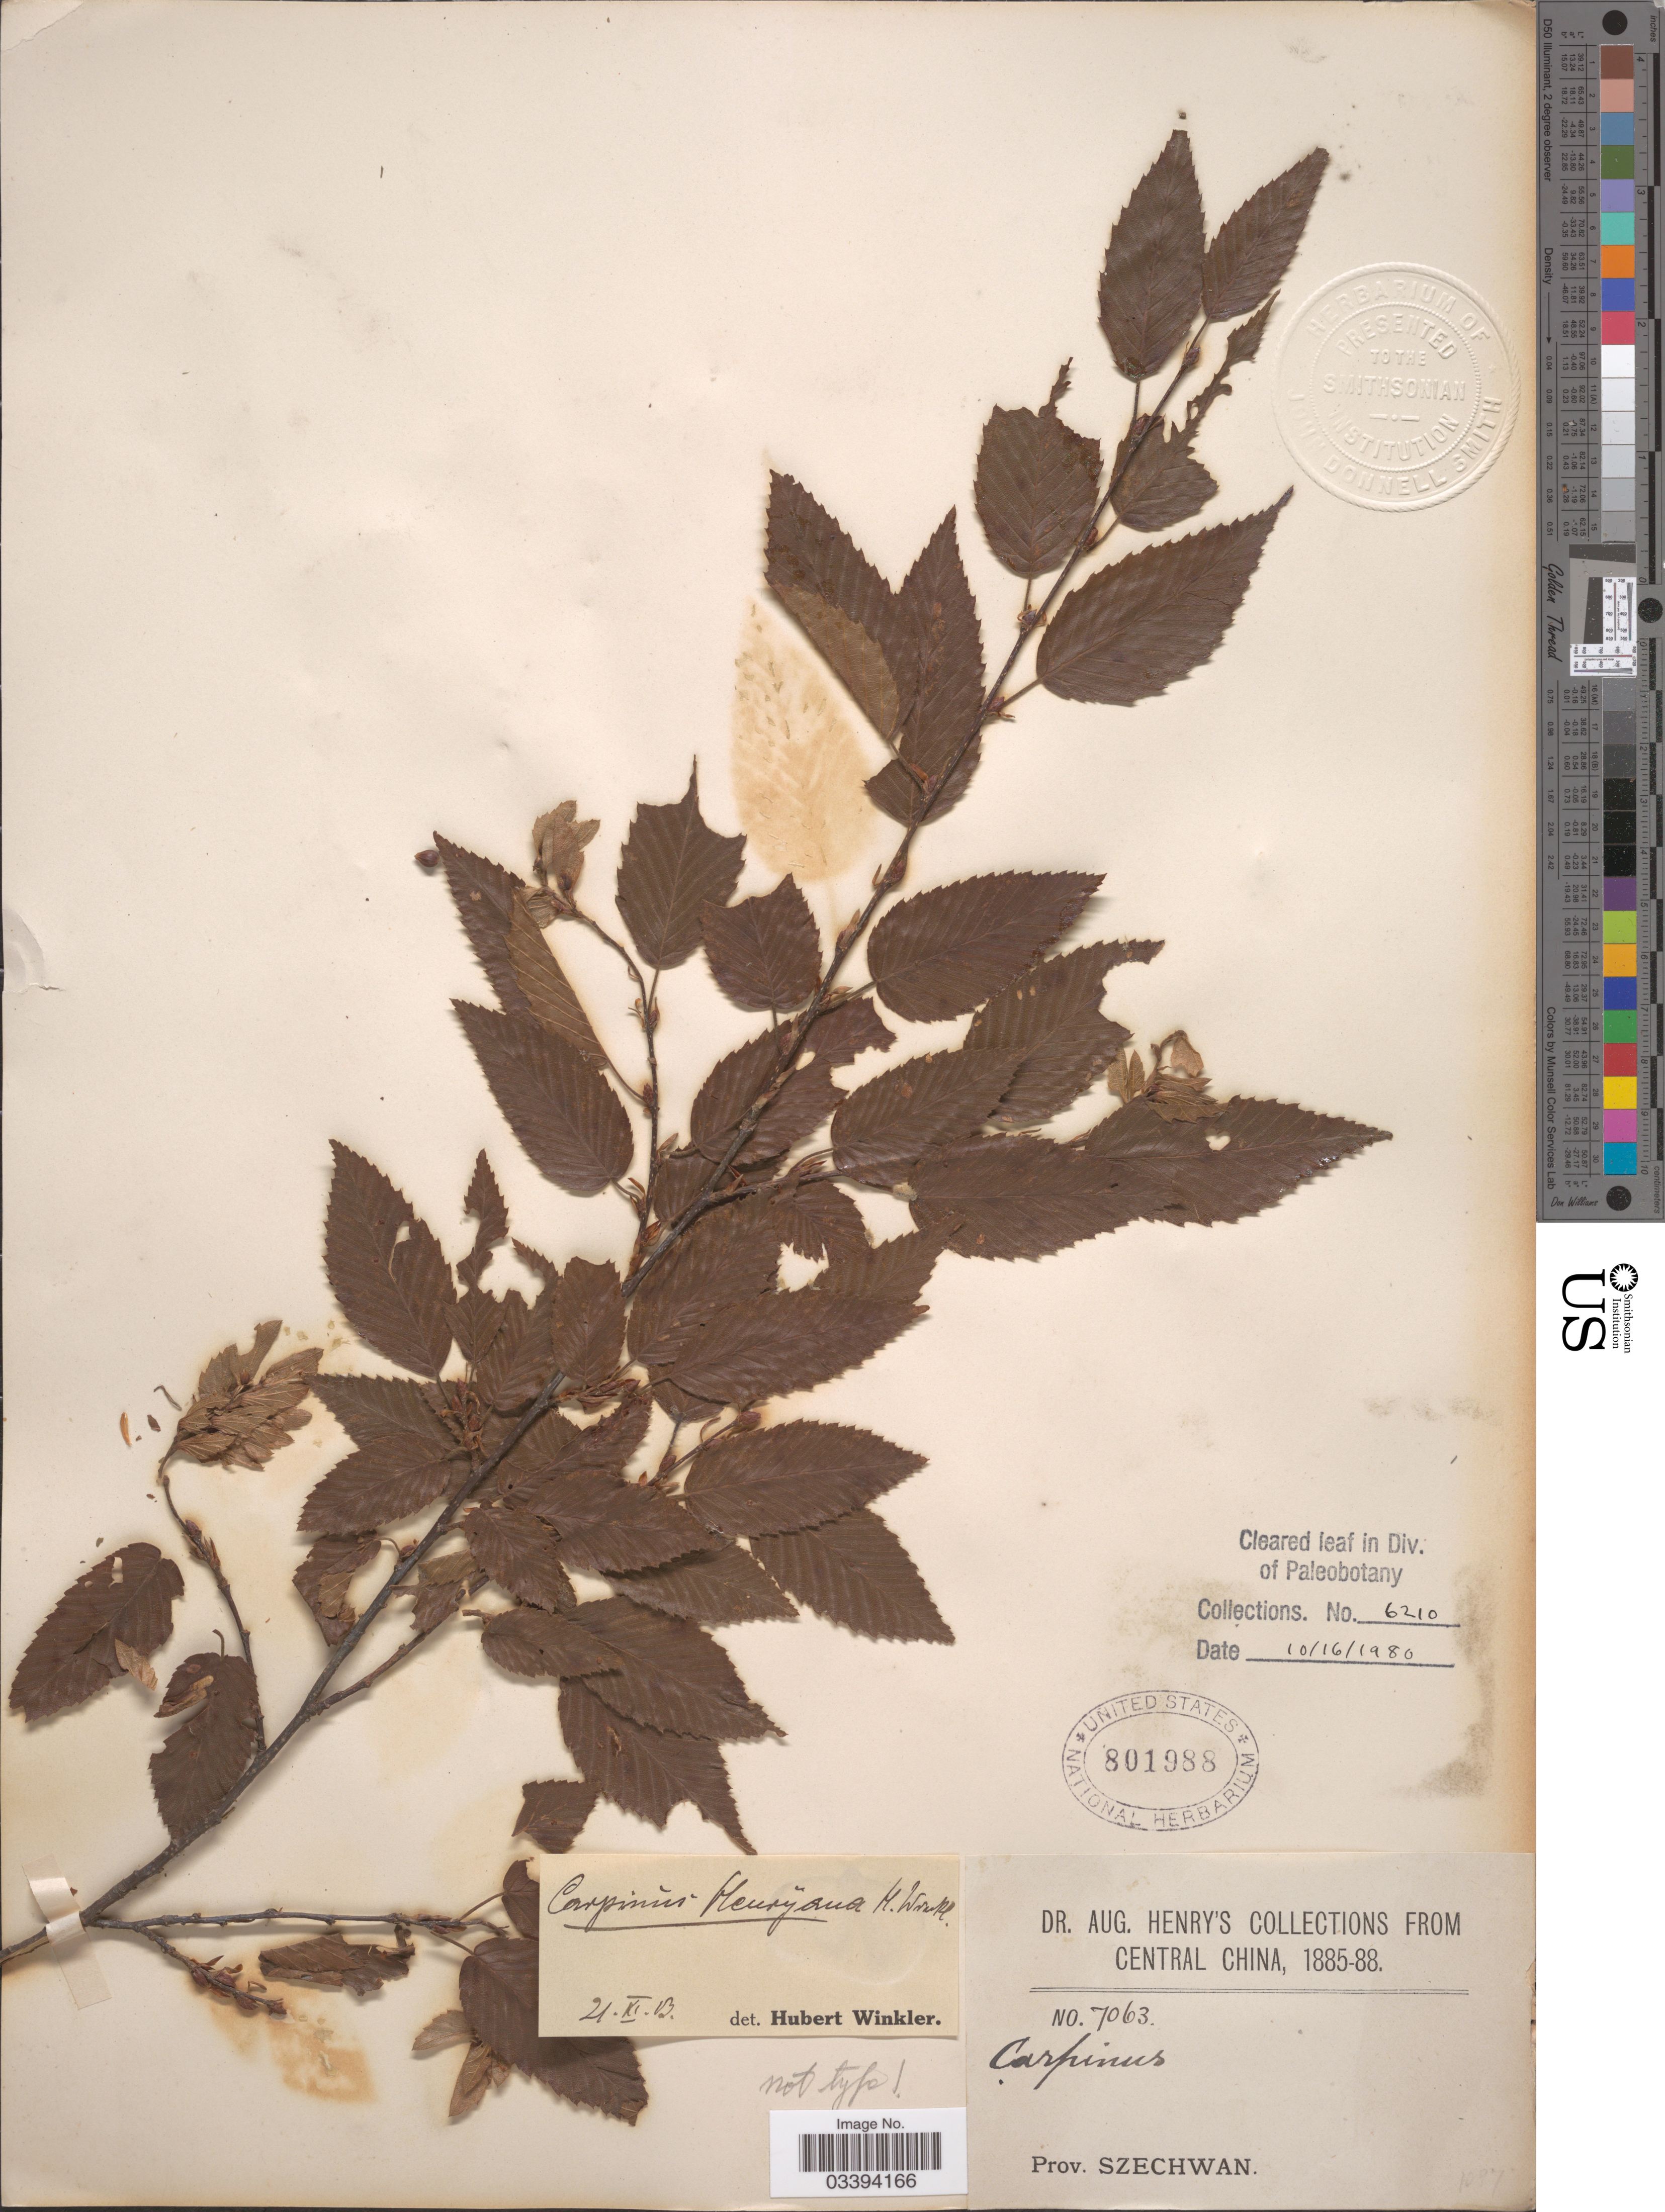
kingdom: Plantae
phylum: Tracheophyta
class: Magnoliopsida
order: Fagales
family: Betulaceae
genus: Carpinus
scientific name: Carpinus henryana var. henryana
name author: (H.J.P. Winkl.) H.J.P. Winkl.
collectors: A. Henry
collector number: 7063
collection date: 1885/1888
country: China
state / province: Sichuan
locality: Central China. Prov. Szechwan.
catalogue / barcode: US 801988